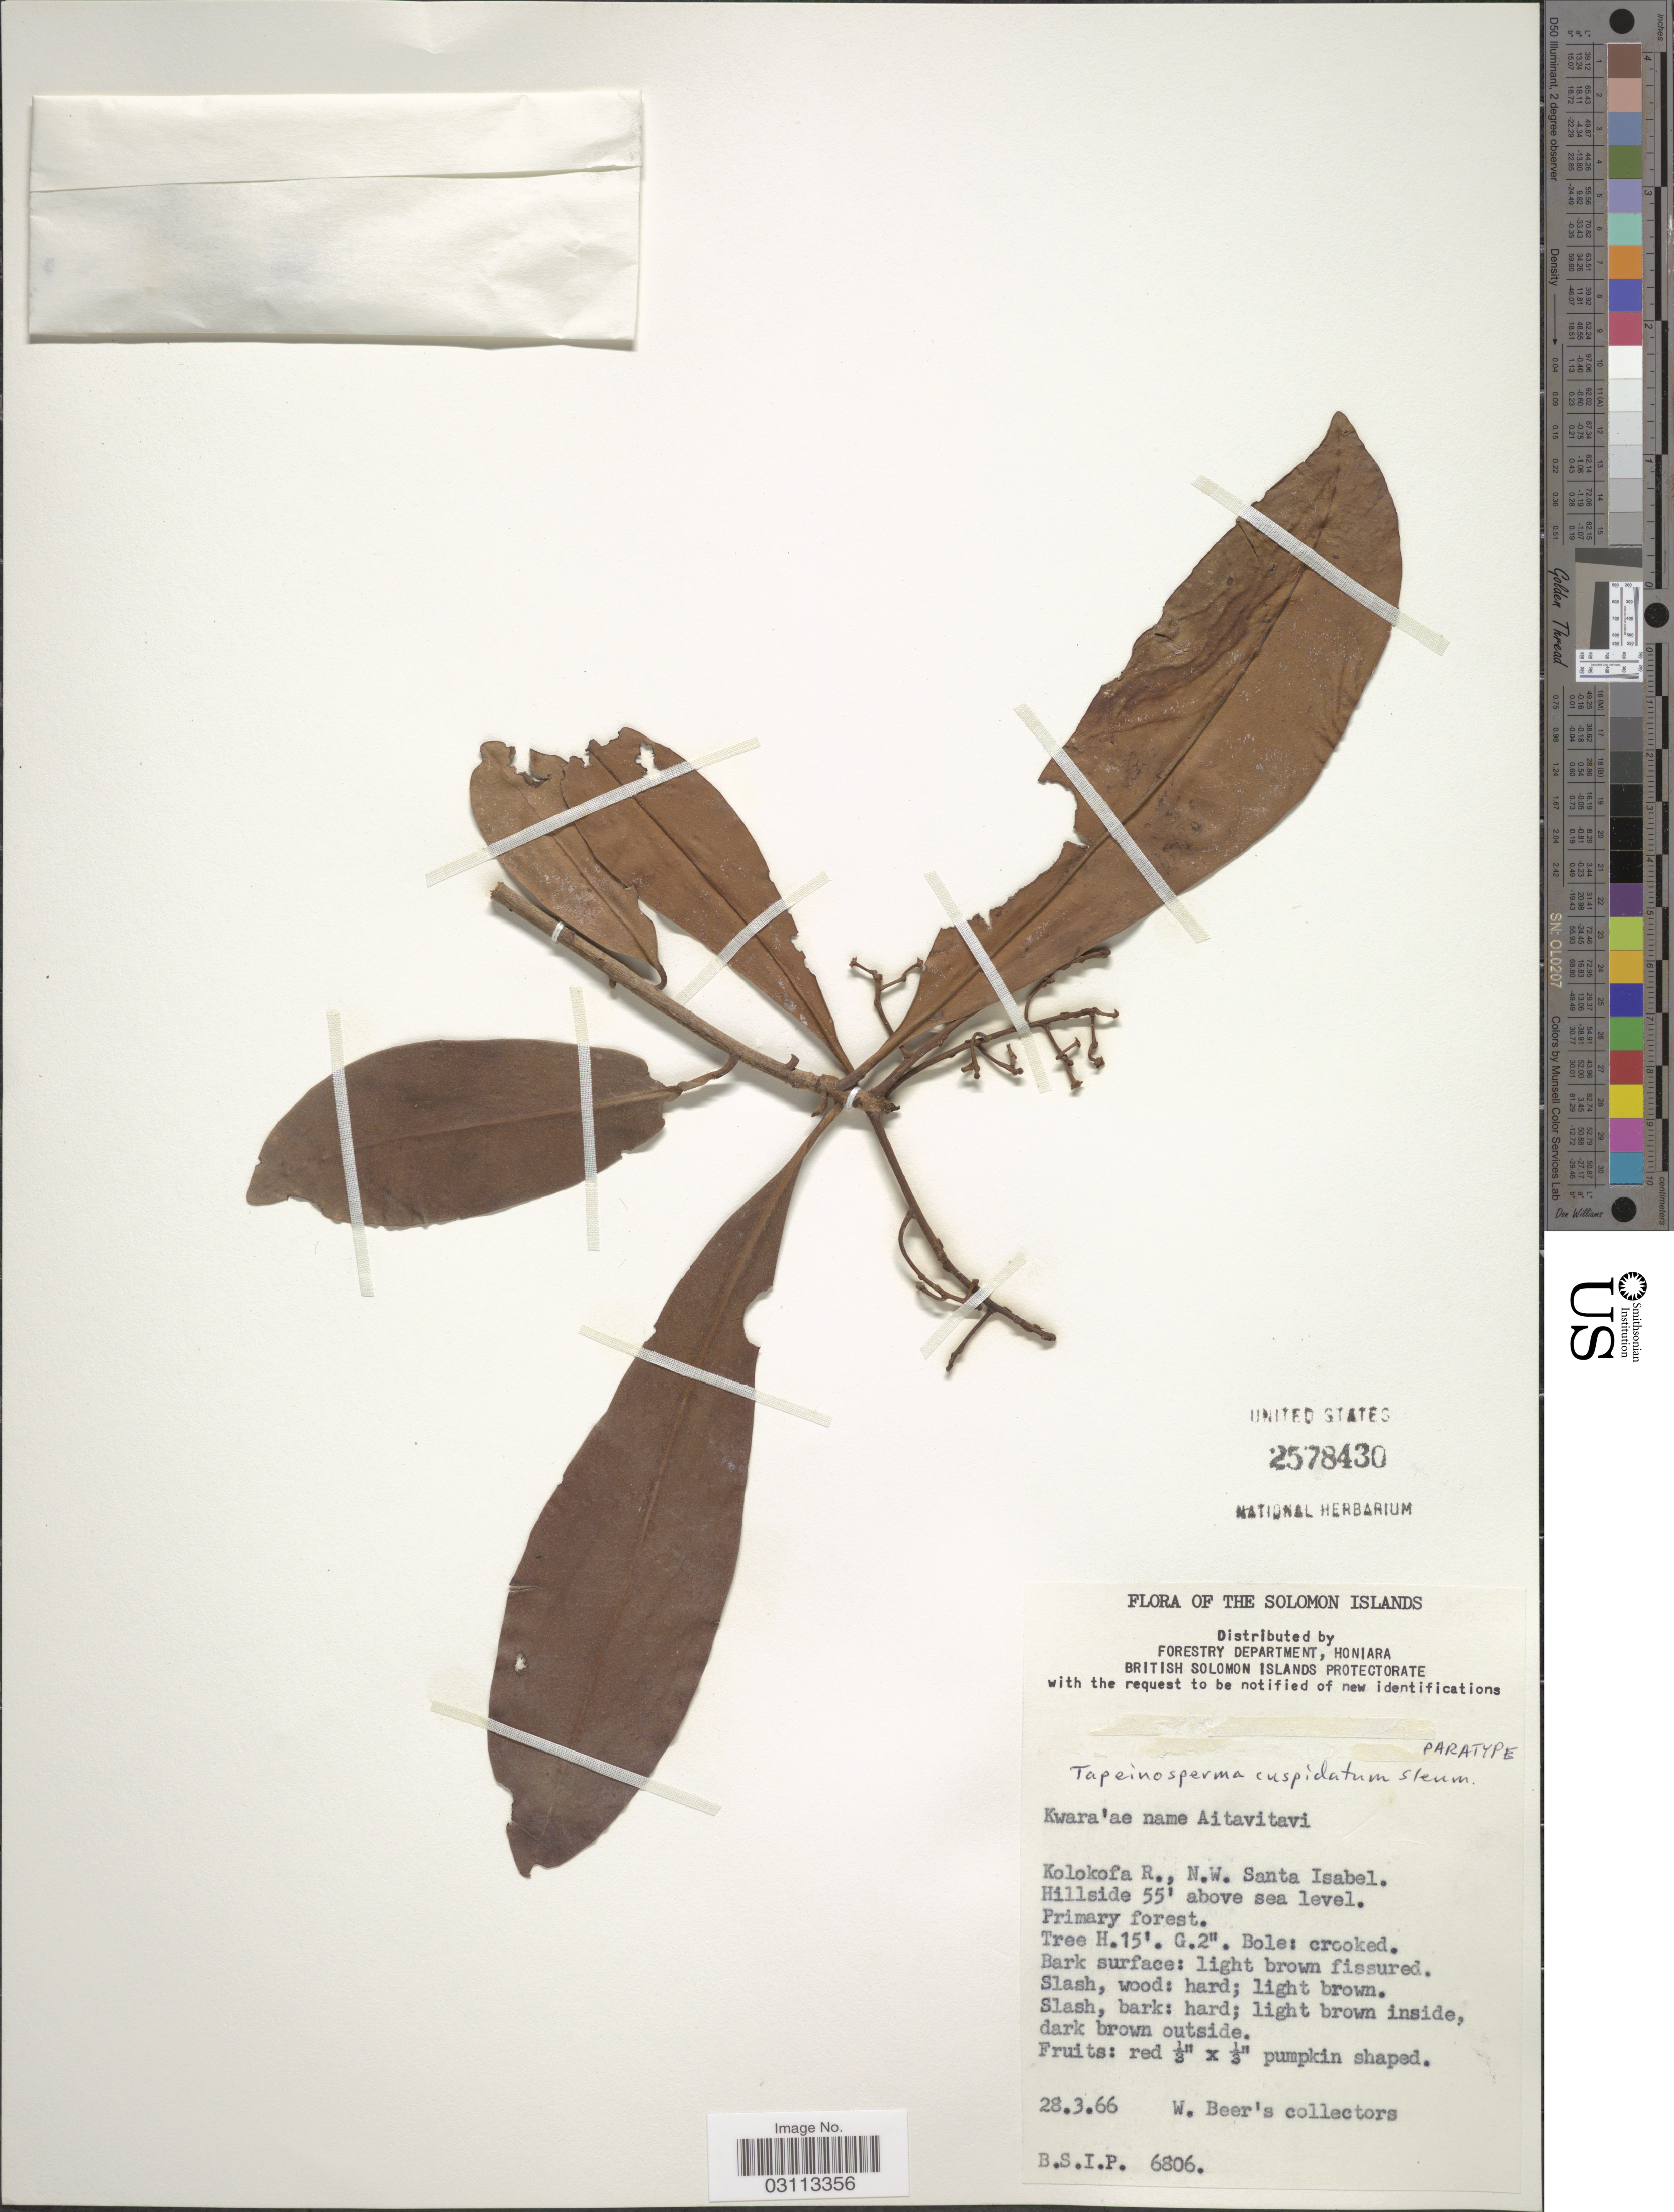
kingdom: Plantae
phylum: Tracheophyta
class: Magnoliopsida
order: Ericales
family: Primulaceae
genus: Tapeinosperma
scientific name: Tapeinosperma cuspidatum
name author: Sleumer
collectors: Beer's collectors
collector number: BSIP6806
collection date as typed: Transcribed d/m/y: 28/3/66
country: Solomon Islands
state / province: Solomon Islands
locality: Kolokofa R., N.W. Santa Isabel.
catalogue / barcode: US 2578430